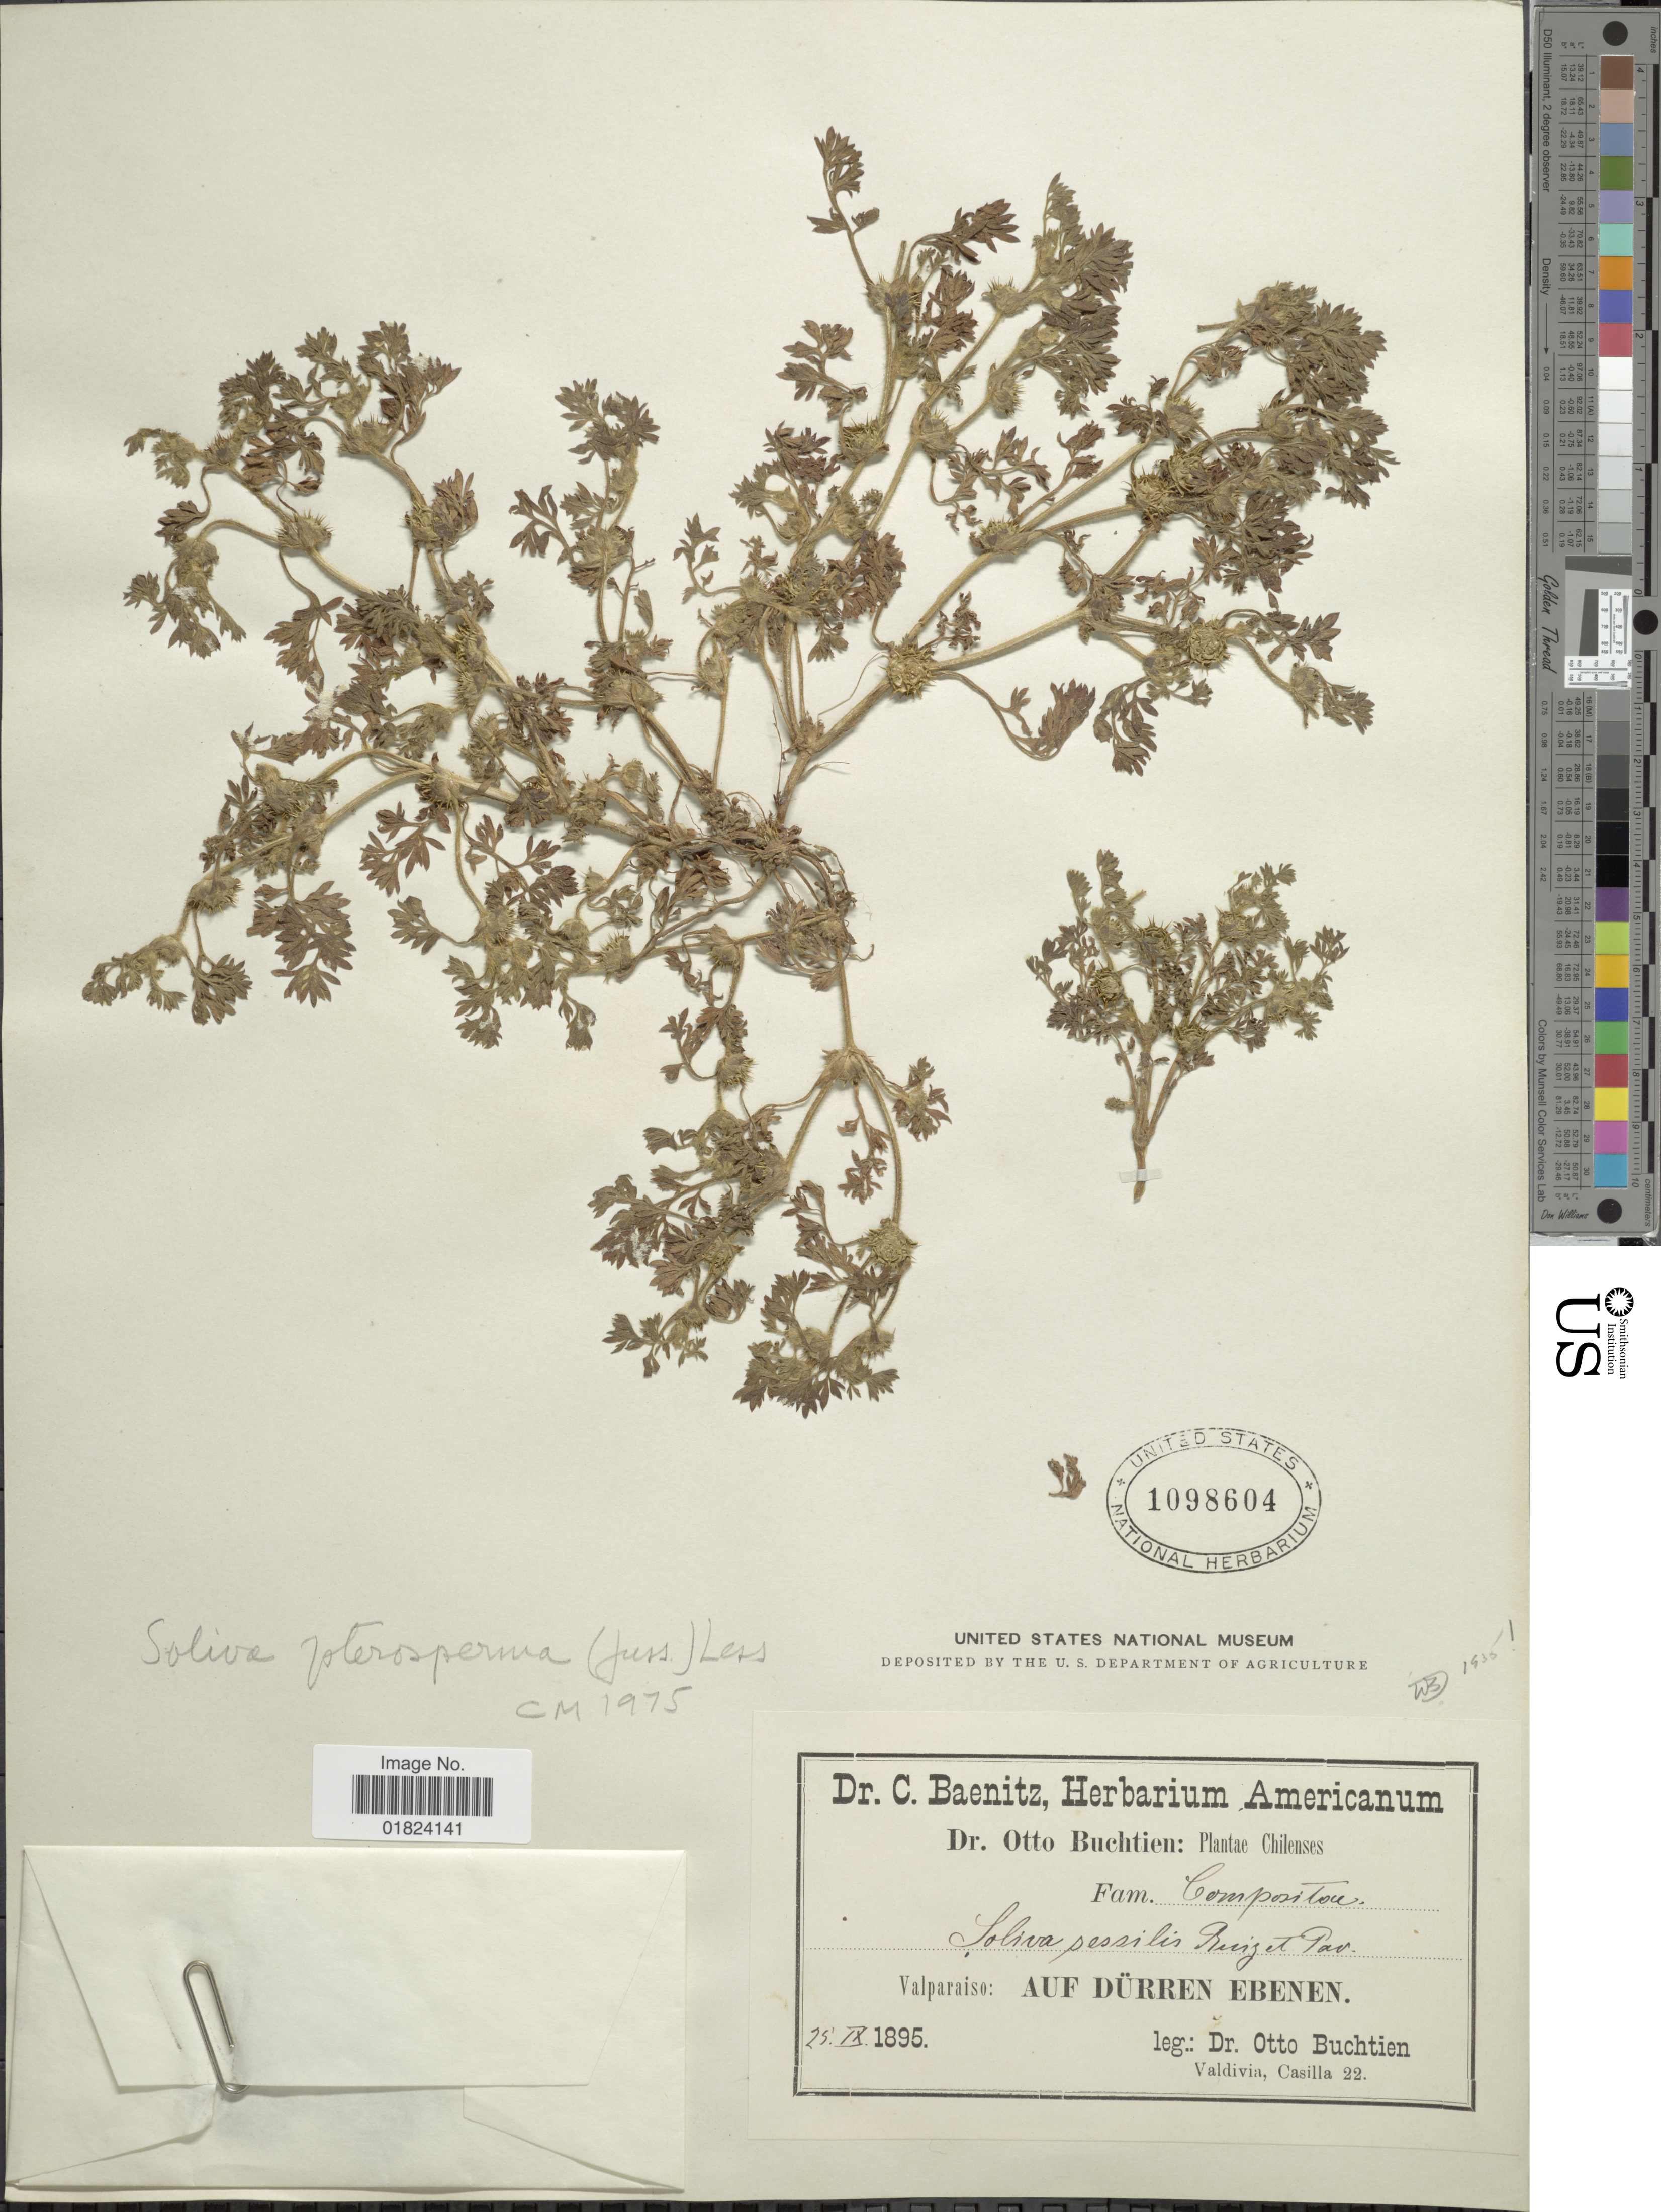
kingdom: Plantae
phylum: Tracheophyta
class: Magnoliopsida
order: Asterales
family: Asteraceae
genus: Soliva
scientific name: Soliva pterosperma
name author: (Juss.) Less.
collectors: O. Buchtien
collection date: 1895-09-25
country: Chile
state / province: Valparaíso (V)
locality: Auf Dürren Ebenen.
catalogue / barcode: US 1098604